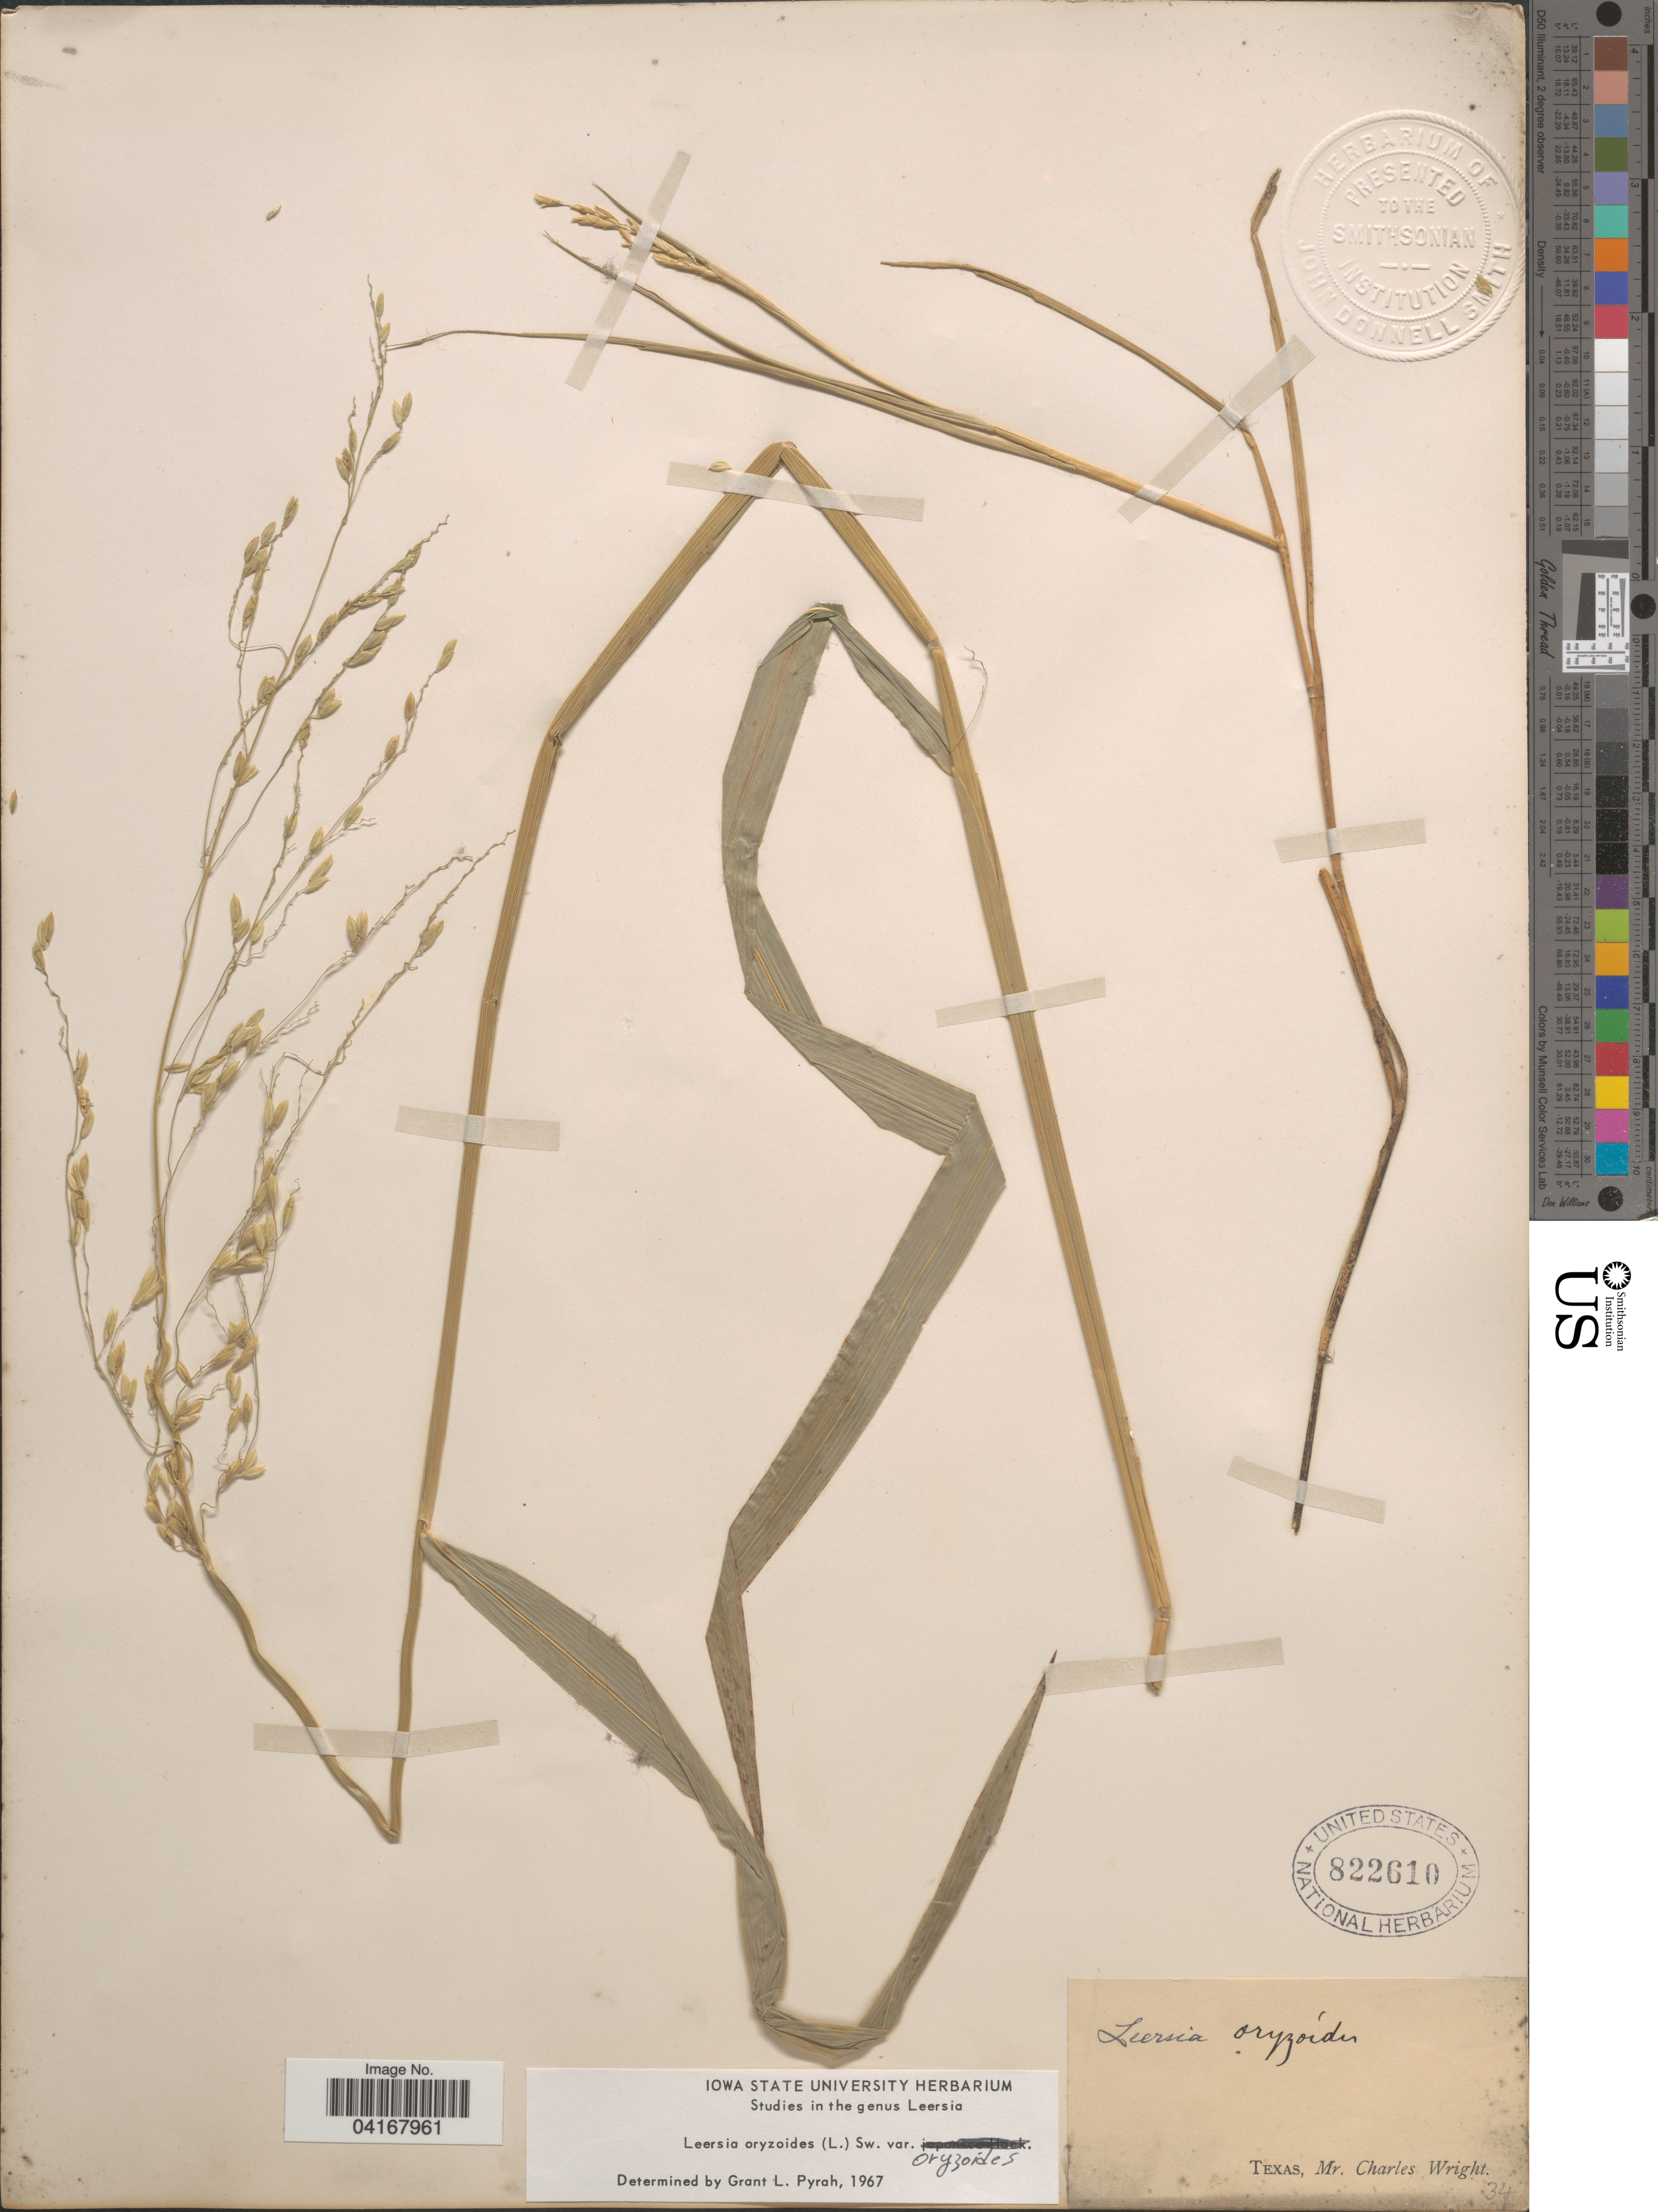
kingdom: Plantae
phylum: Tracheophyta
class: Liliopsida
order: Poales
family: Poaceae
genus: Leersia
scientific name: Leersia oryzoides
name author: (L.) Sw.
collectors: C. Wright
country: United States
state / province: Texas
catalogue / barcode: US 822610